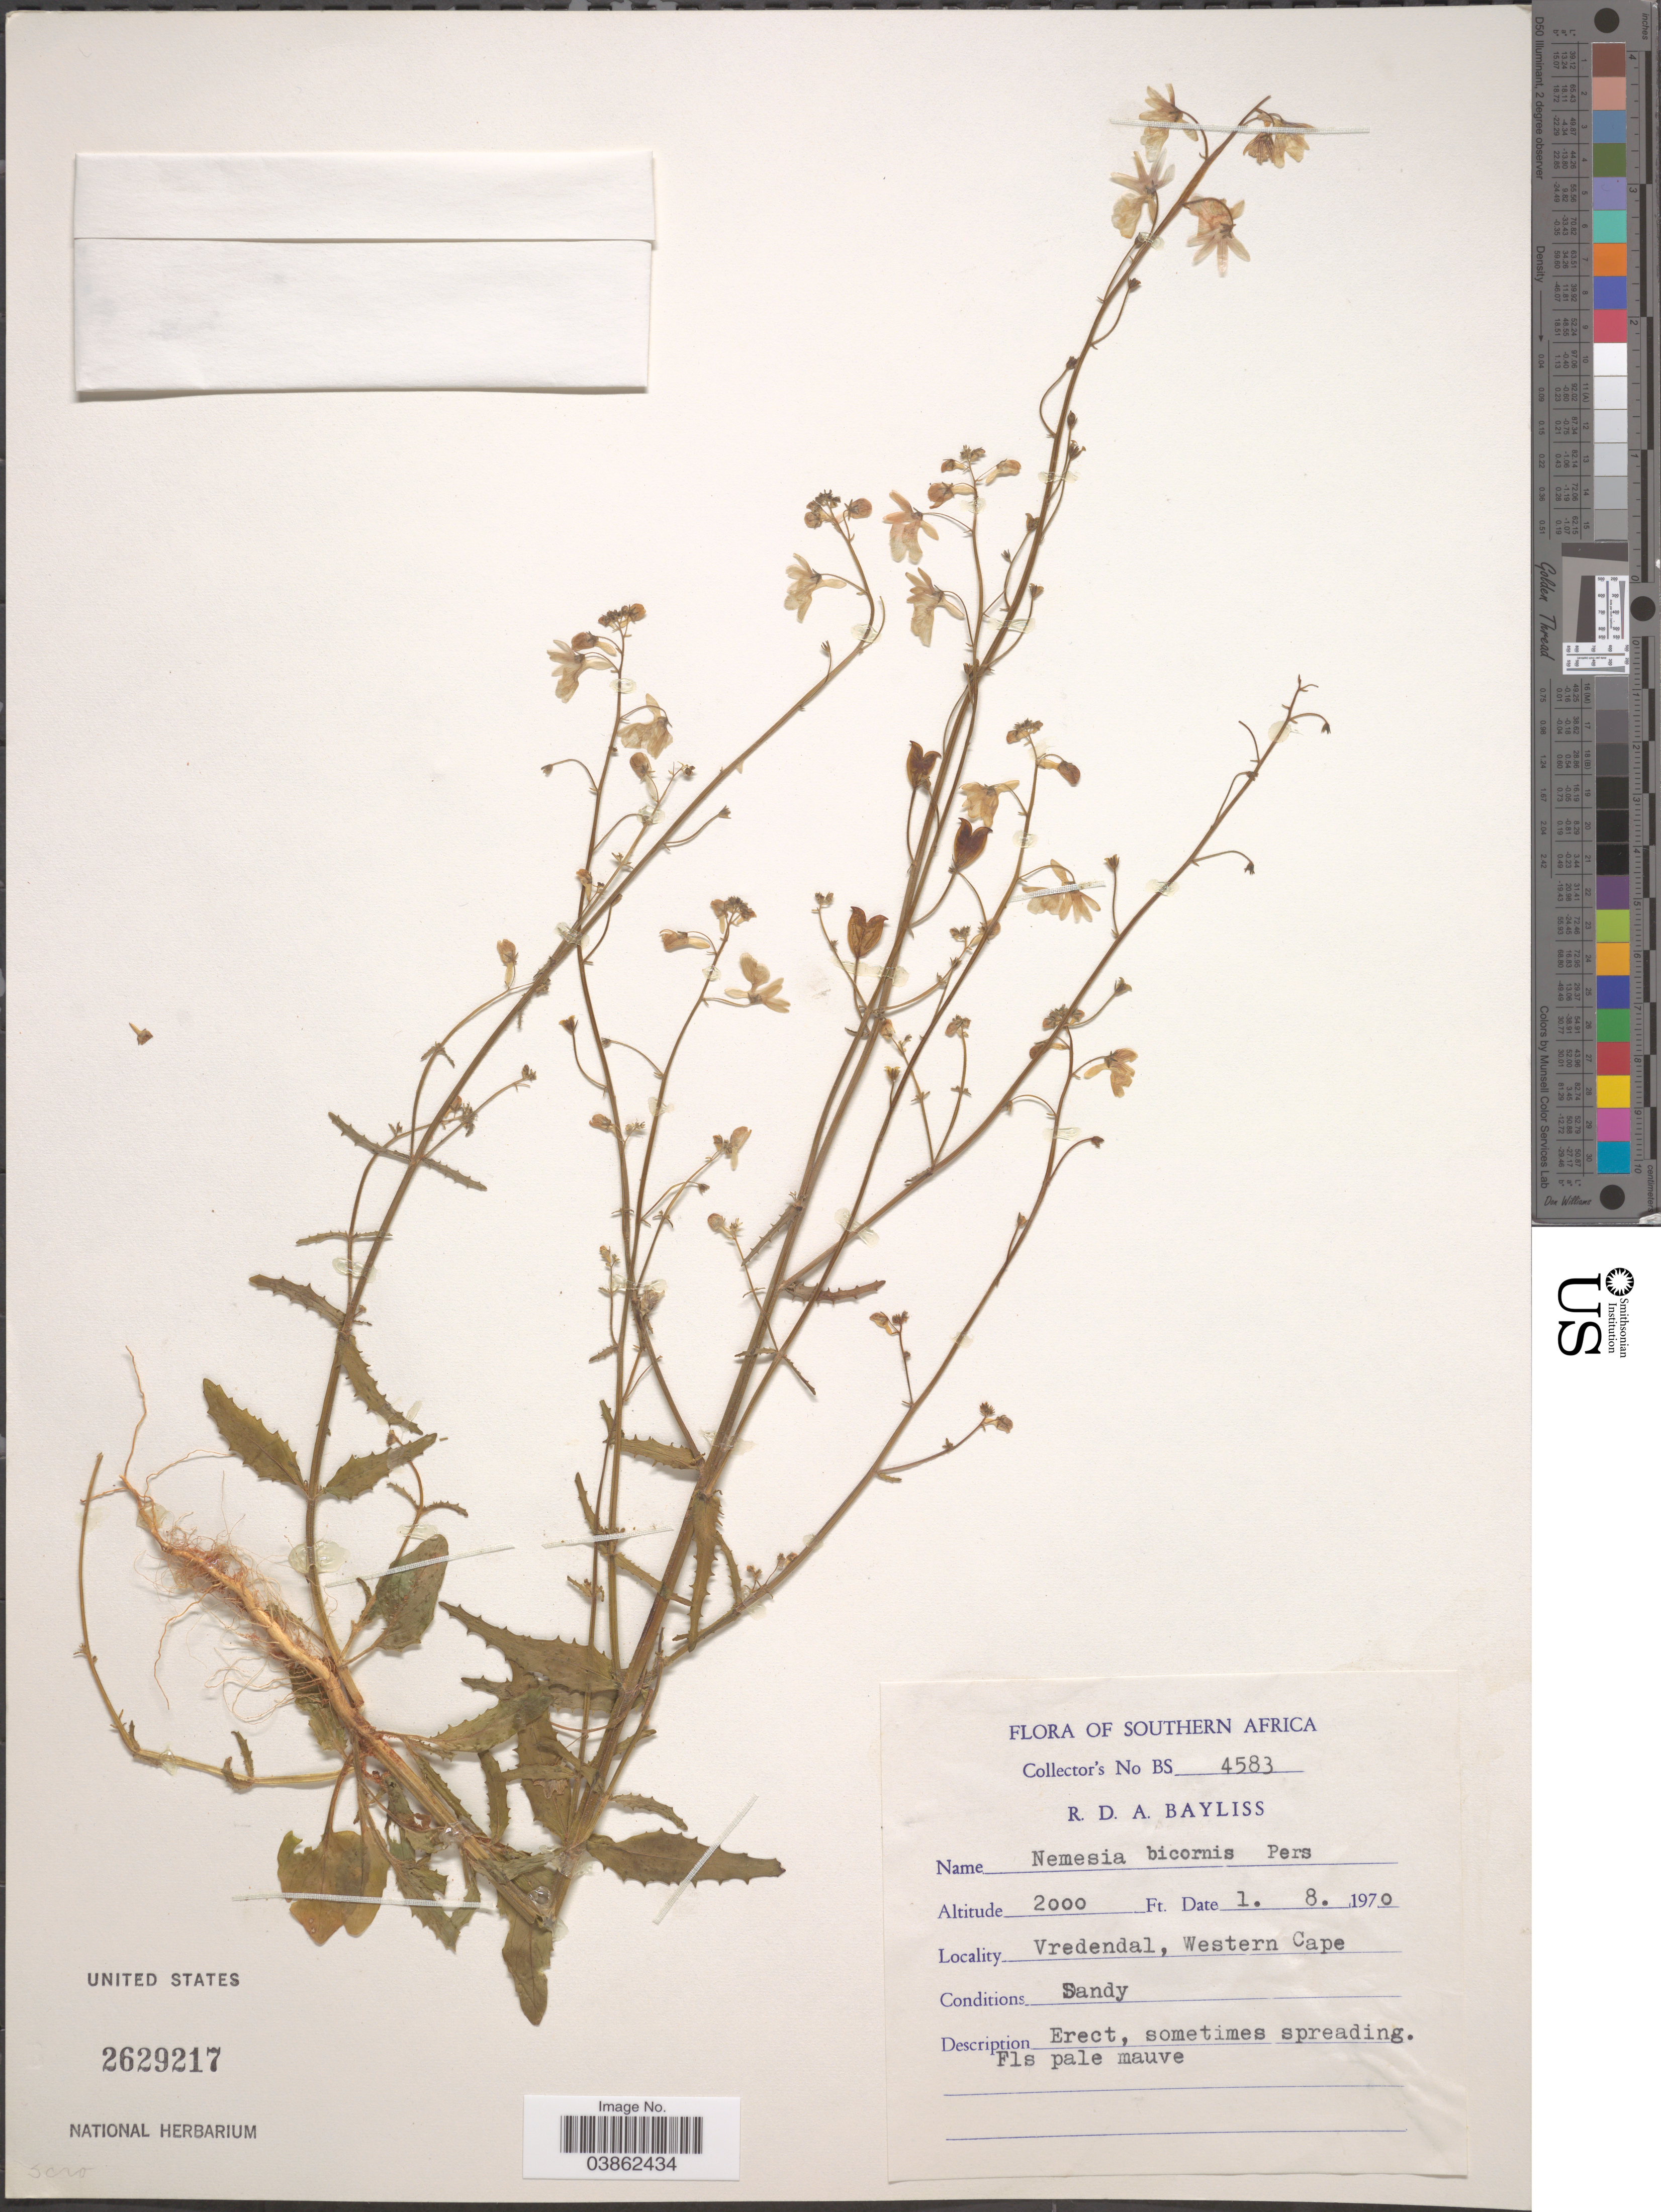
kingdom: Plantae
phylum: Tracheophyta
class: Magnoliopsida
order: Lamiales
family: Scrophulariaceae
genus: Nemesia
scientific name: Nemesia bicornis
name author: Pers.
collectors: R. Bayliss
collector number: BS4583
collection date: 1970-08-01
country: South Africa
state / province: Western Cape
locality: Southern Africa. Vredendal.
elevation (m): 610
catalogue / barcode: US 2629217